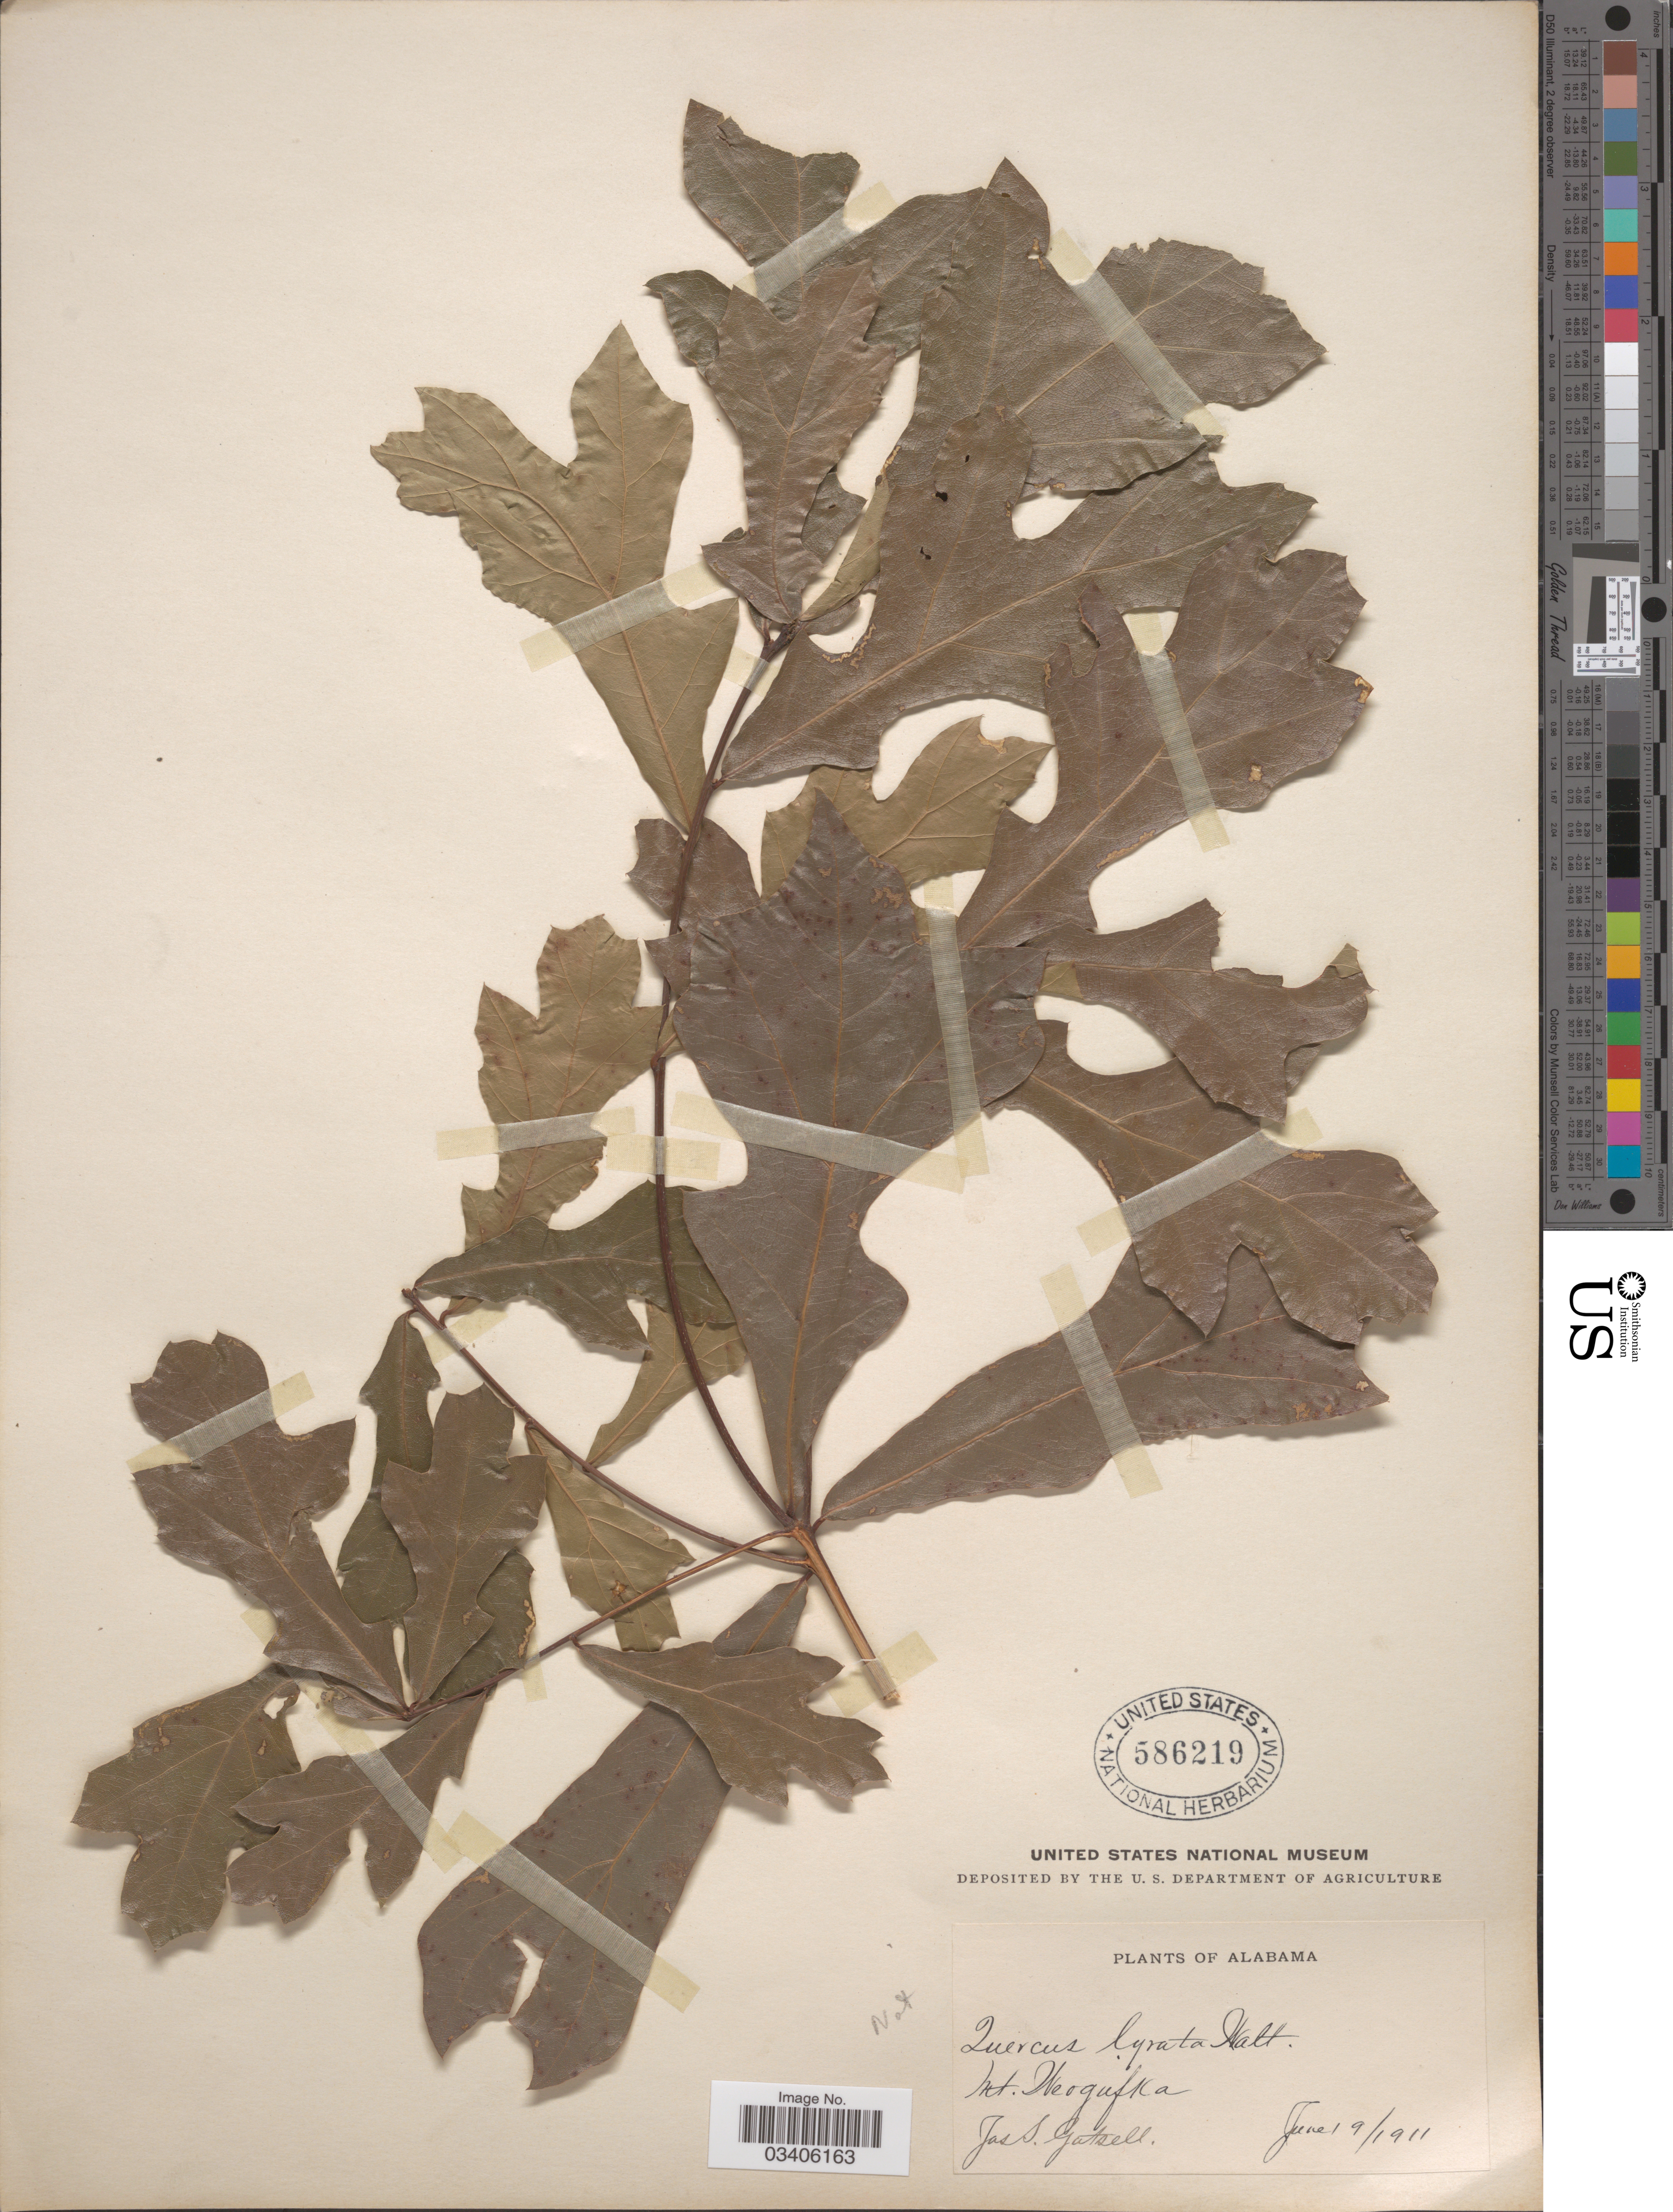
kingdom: Plantae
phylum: Tracheophyta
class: Magnoliopsida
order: Fagales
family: Fagaceae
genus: Quercus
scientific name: Quercus laurifolia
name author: Michx.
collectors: J. Gatsell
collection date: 1911-06-19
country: United States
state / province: Alabama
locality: Mt. Weogufka.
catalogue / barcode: US 586219